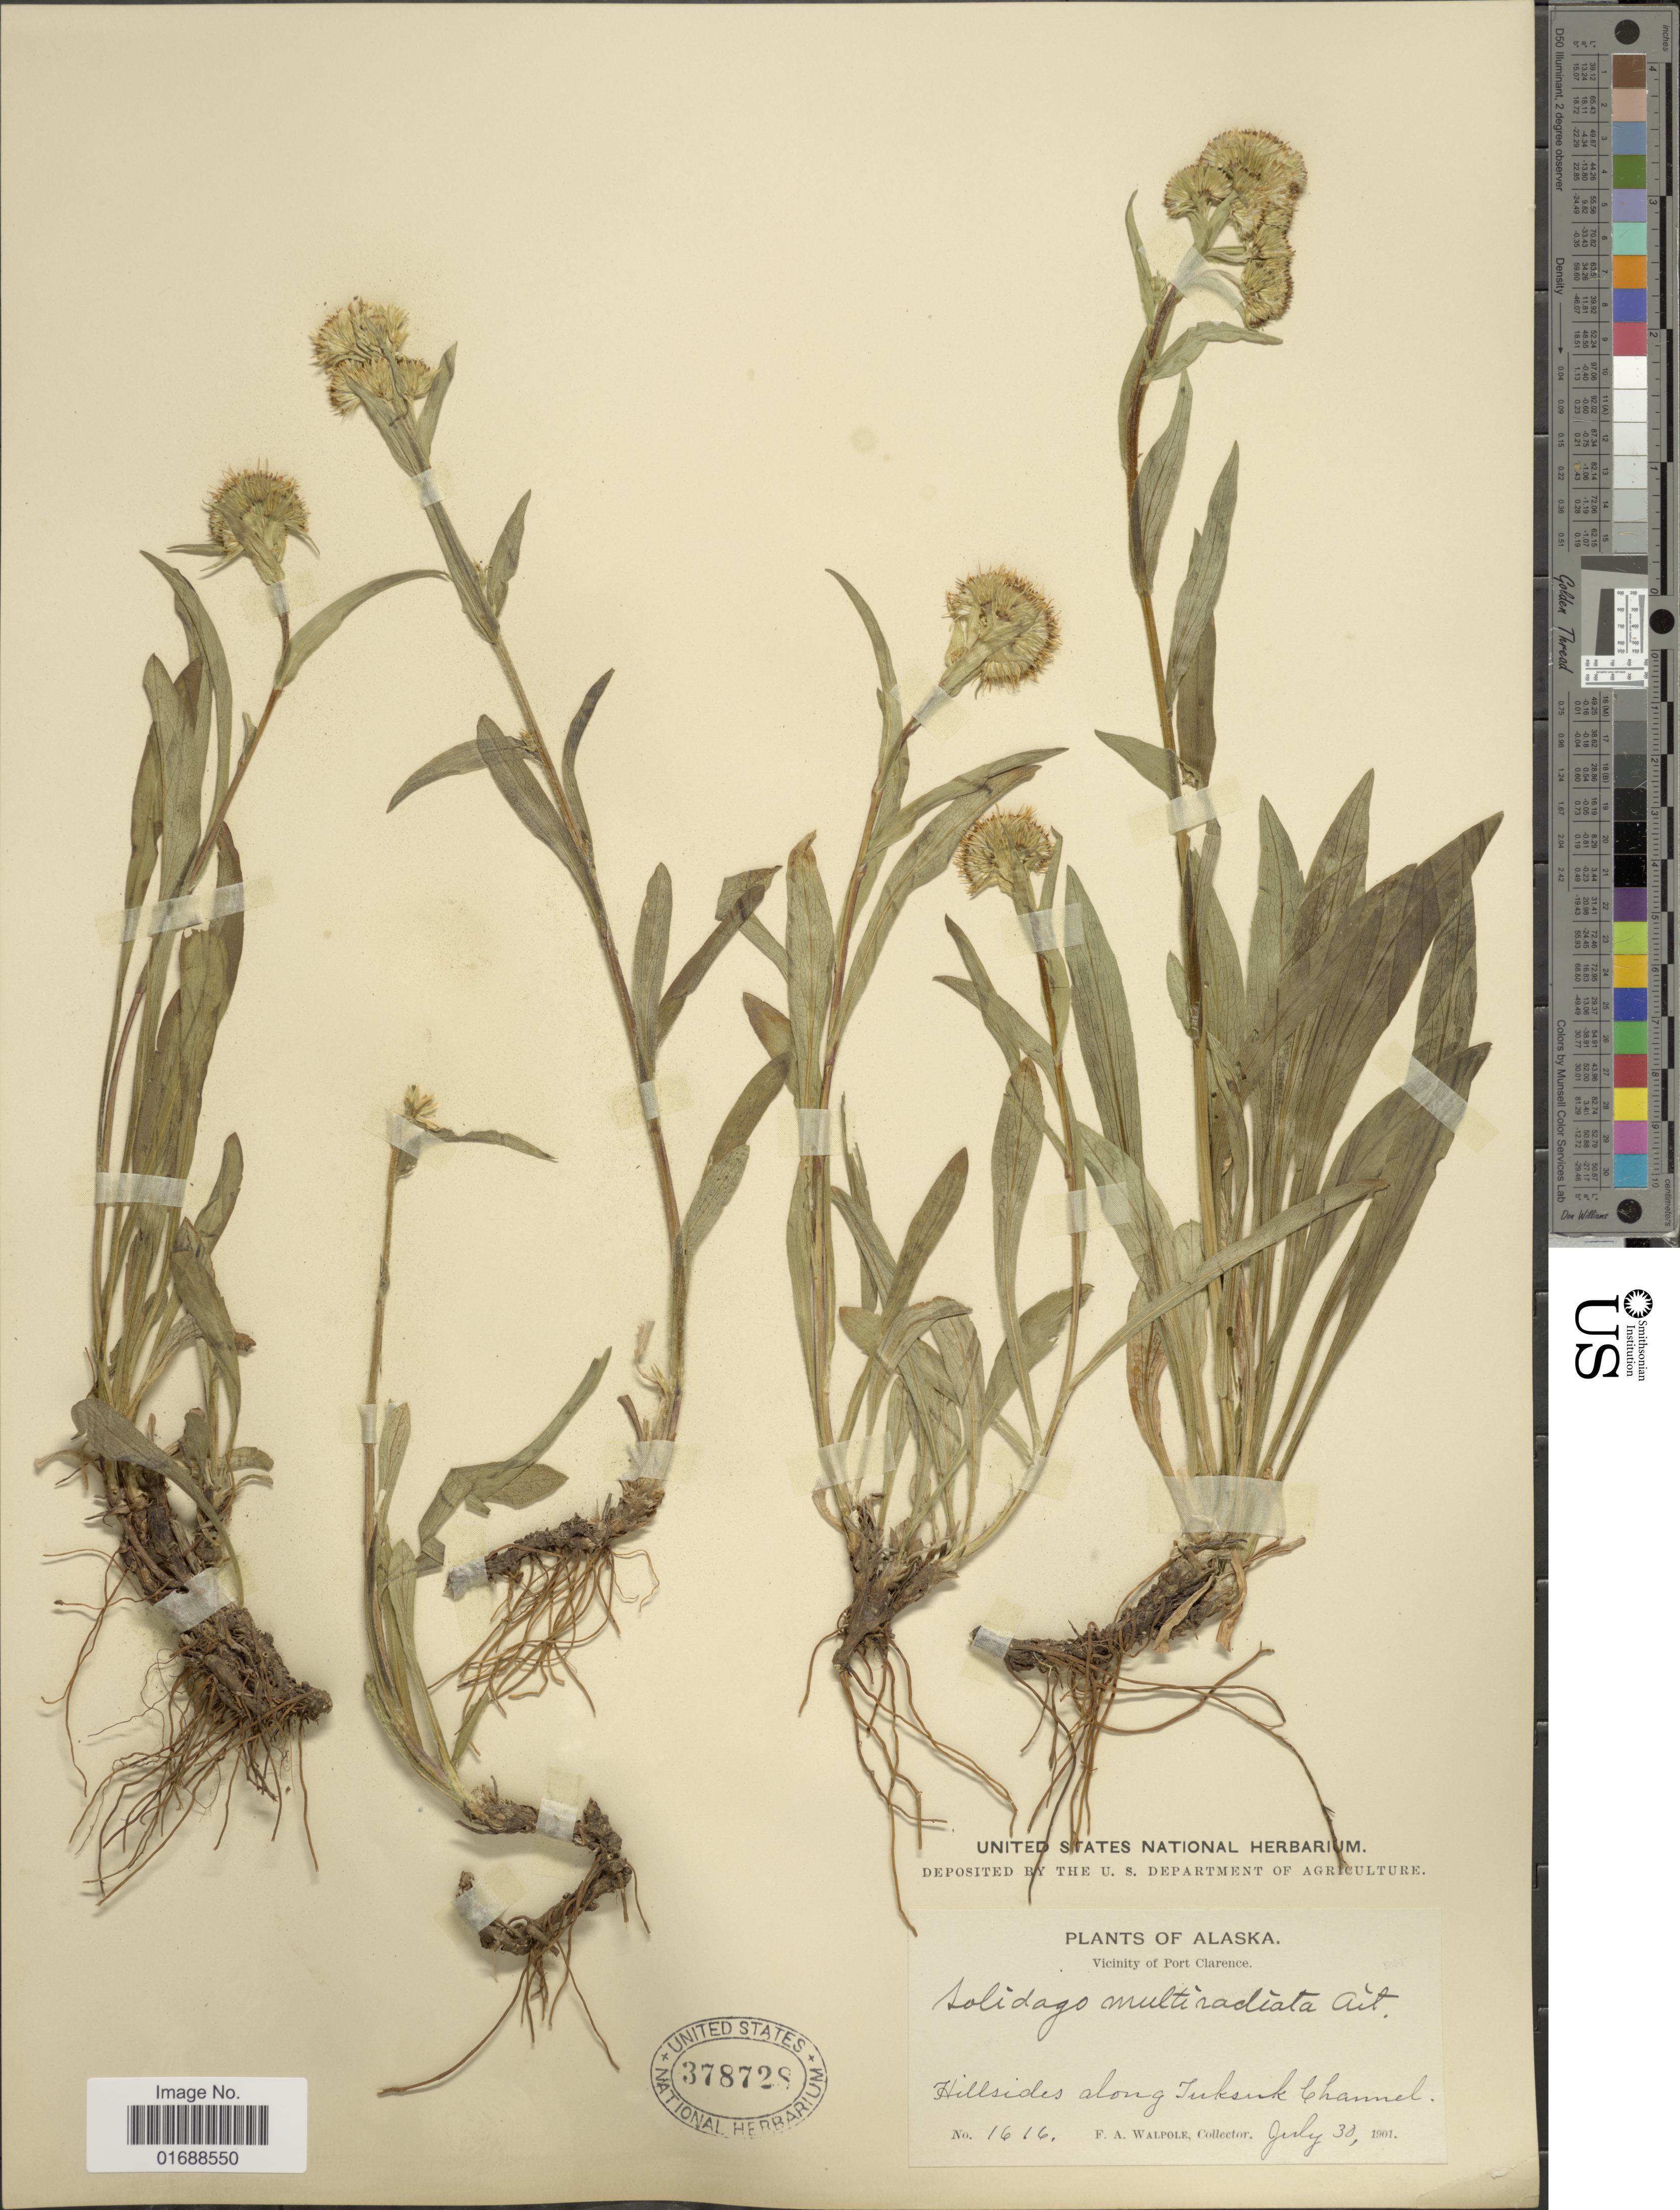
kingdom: Plantae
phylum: Tracheophyta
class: Magnoliopsida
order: Asterales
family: Asteraceae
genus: Solidago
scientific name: Solidago multiradiata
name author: Aiton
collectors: F. Walpole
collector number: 1616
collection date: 1901-07-30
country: United States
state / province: Alaska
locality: Vicinity of Port Clarence, Hillsides along Tuksuk Channel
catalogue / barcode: US 378728